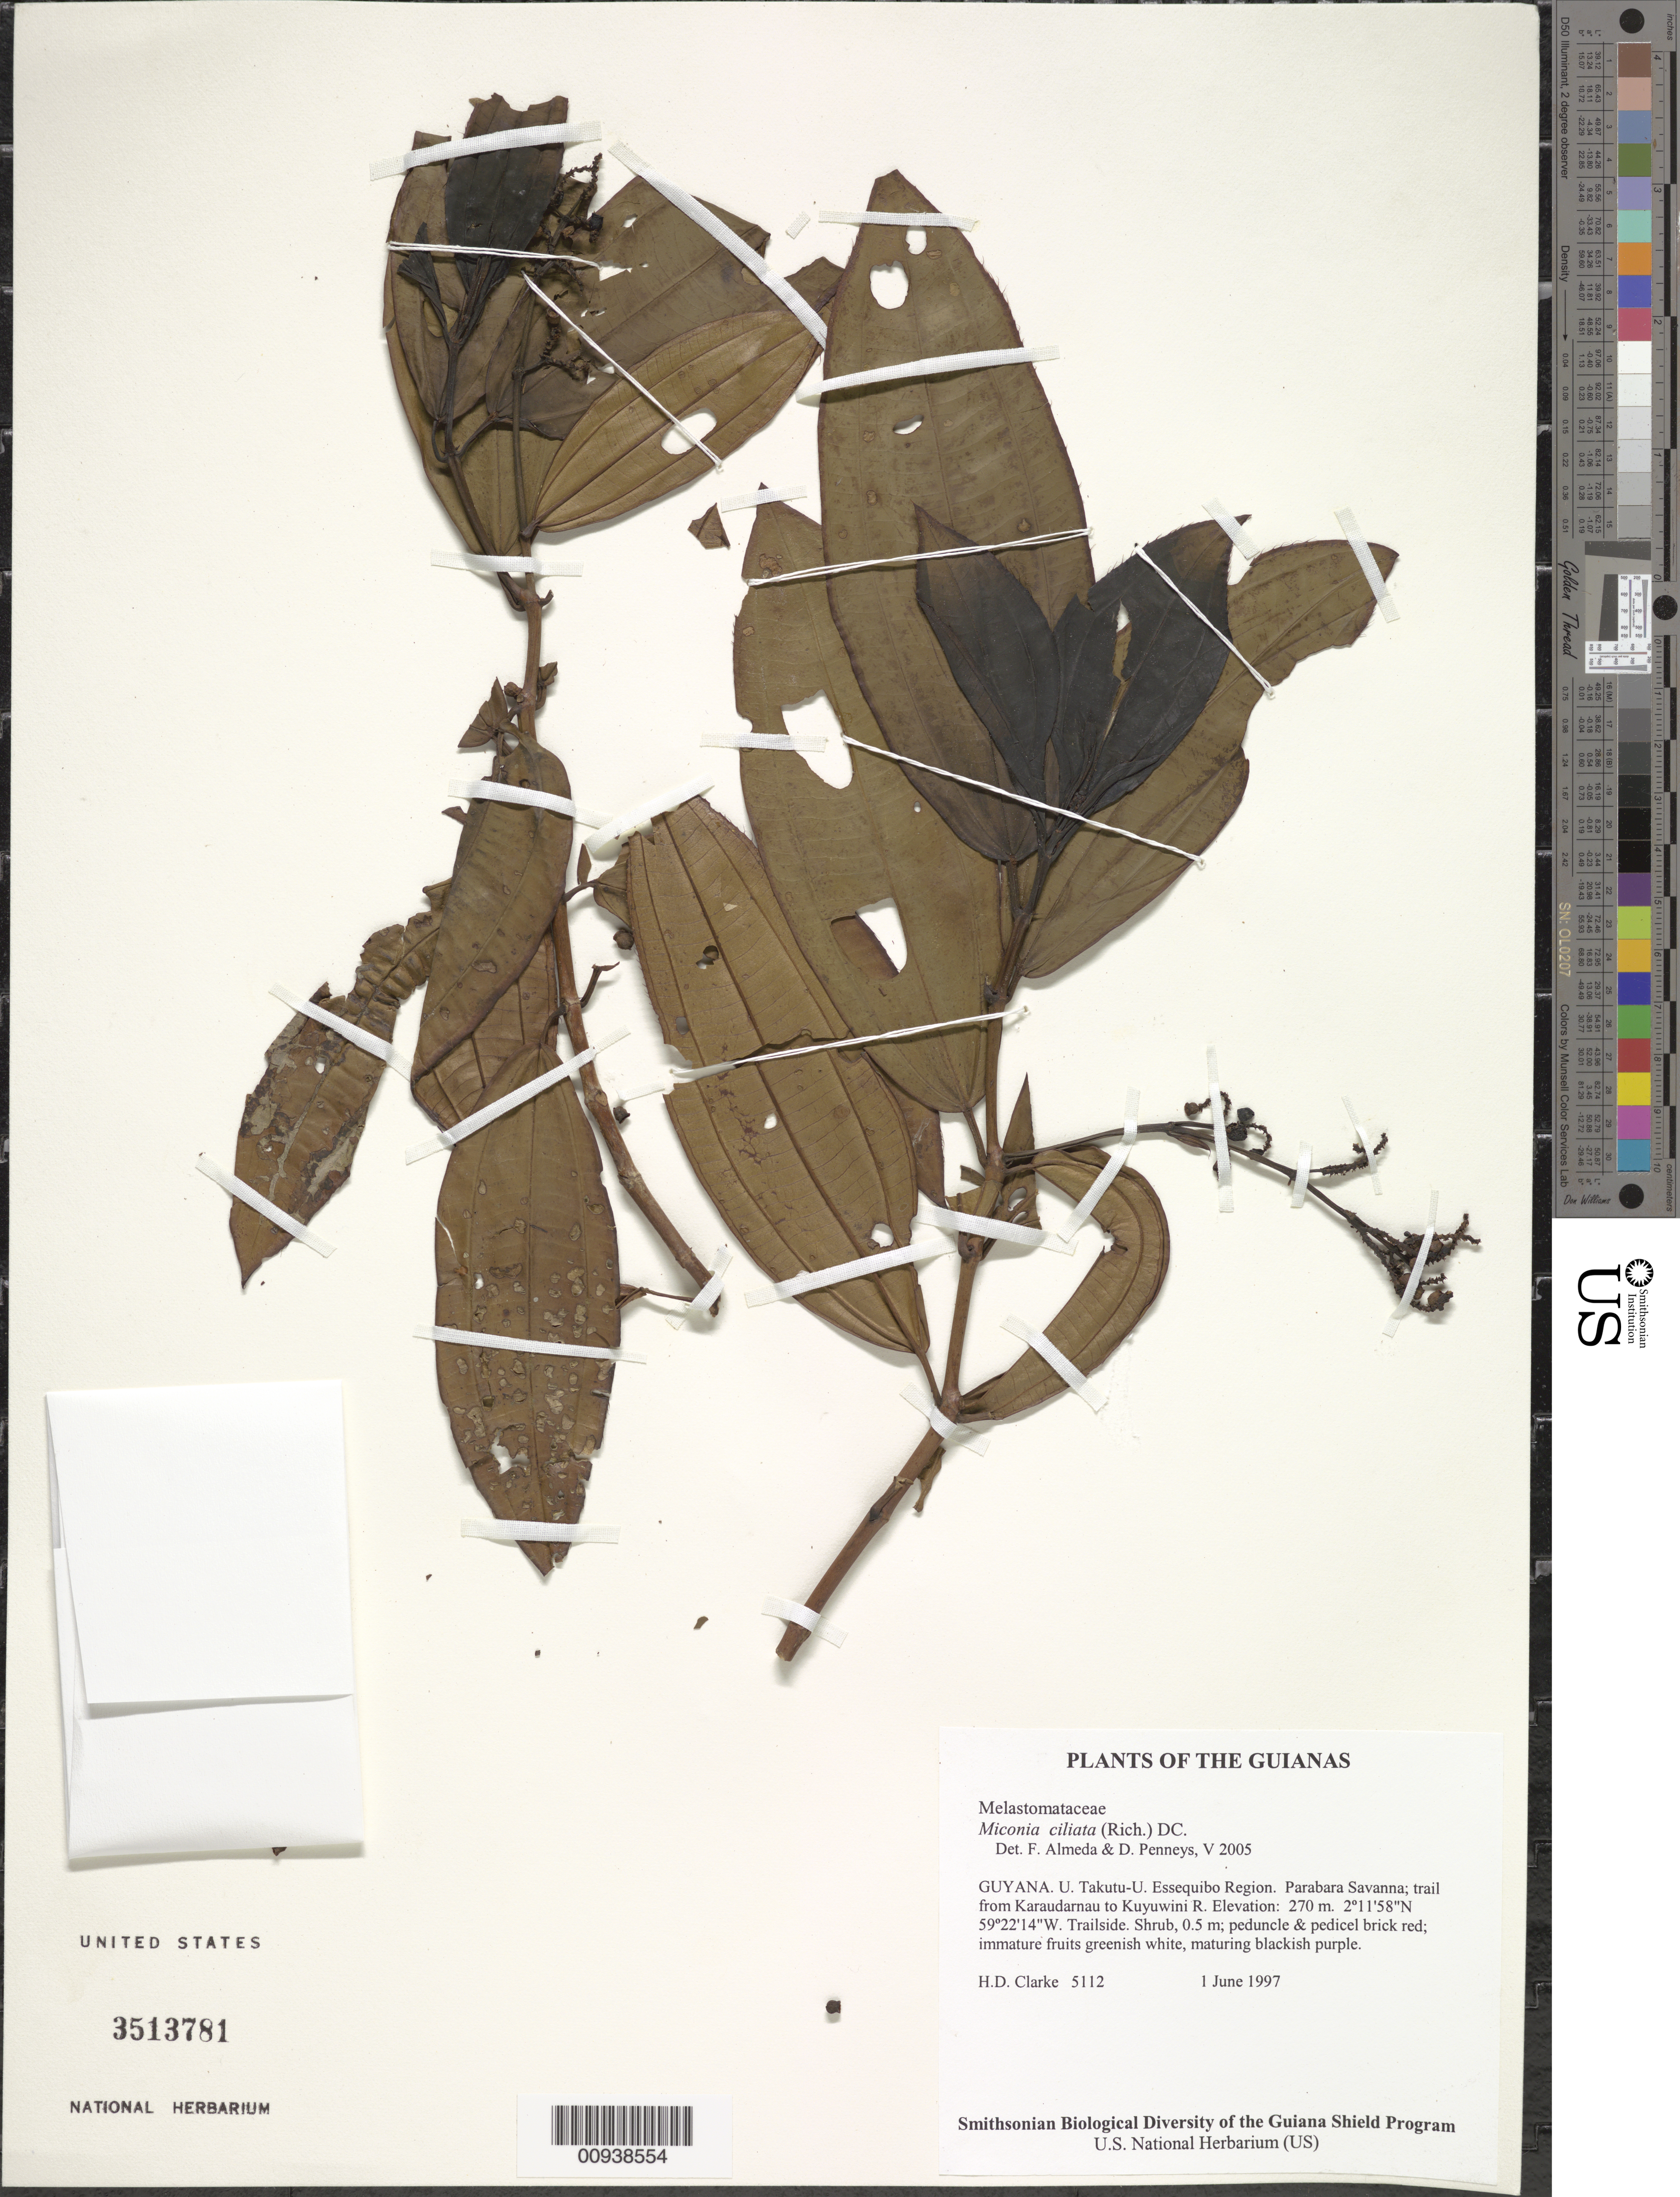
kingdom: Plantae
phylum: Tracheophyta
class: Magnoliopsida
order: Myrtales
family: Melastomataceae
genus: Miconia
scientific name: Miconia ciliata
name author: (Rich.) DC.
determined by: Almeda, F.; Penneys, D. S.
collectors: H. D. Clarke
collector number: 5112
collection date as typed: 1 June 1997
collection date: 1997-06-01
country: Guyana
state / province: U. Takutu-U. Essequibo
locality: Parabara Savanna; trail from Karaudarnau to Kuyuwini R.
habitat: Trailside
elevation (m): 270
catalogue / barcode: US 3513781